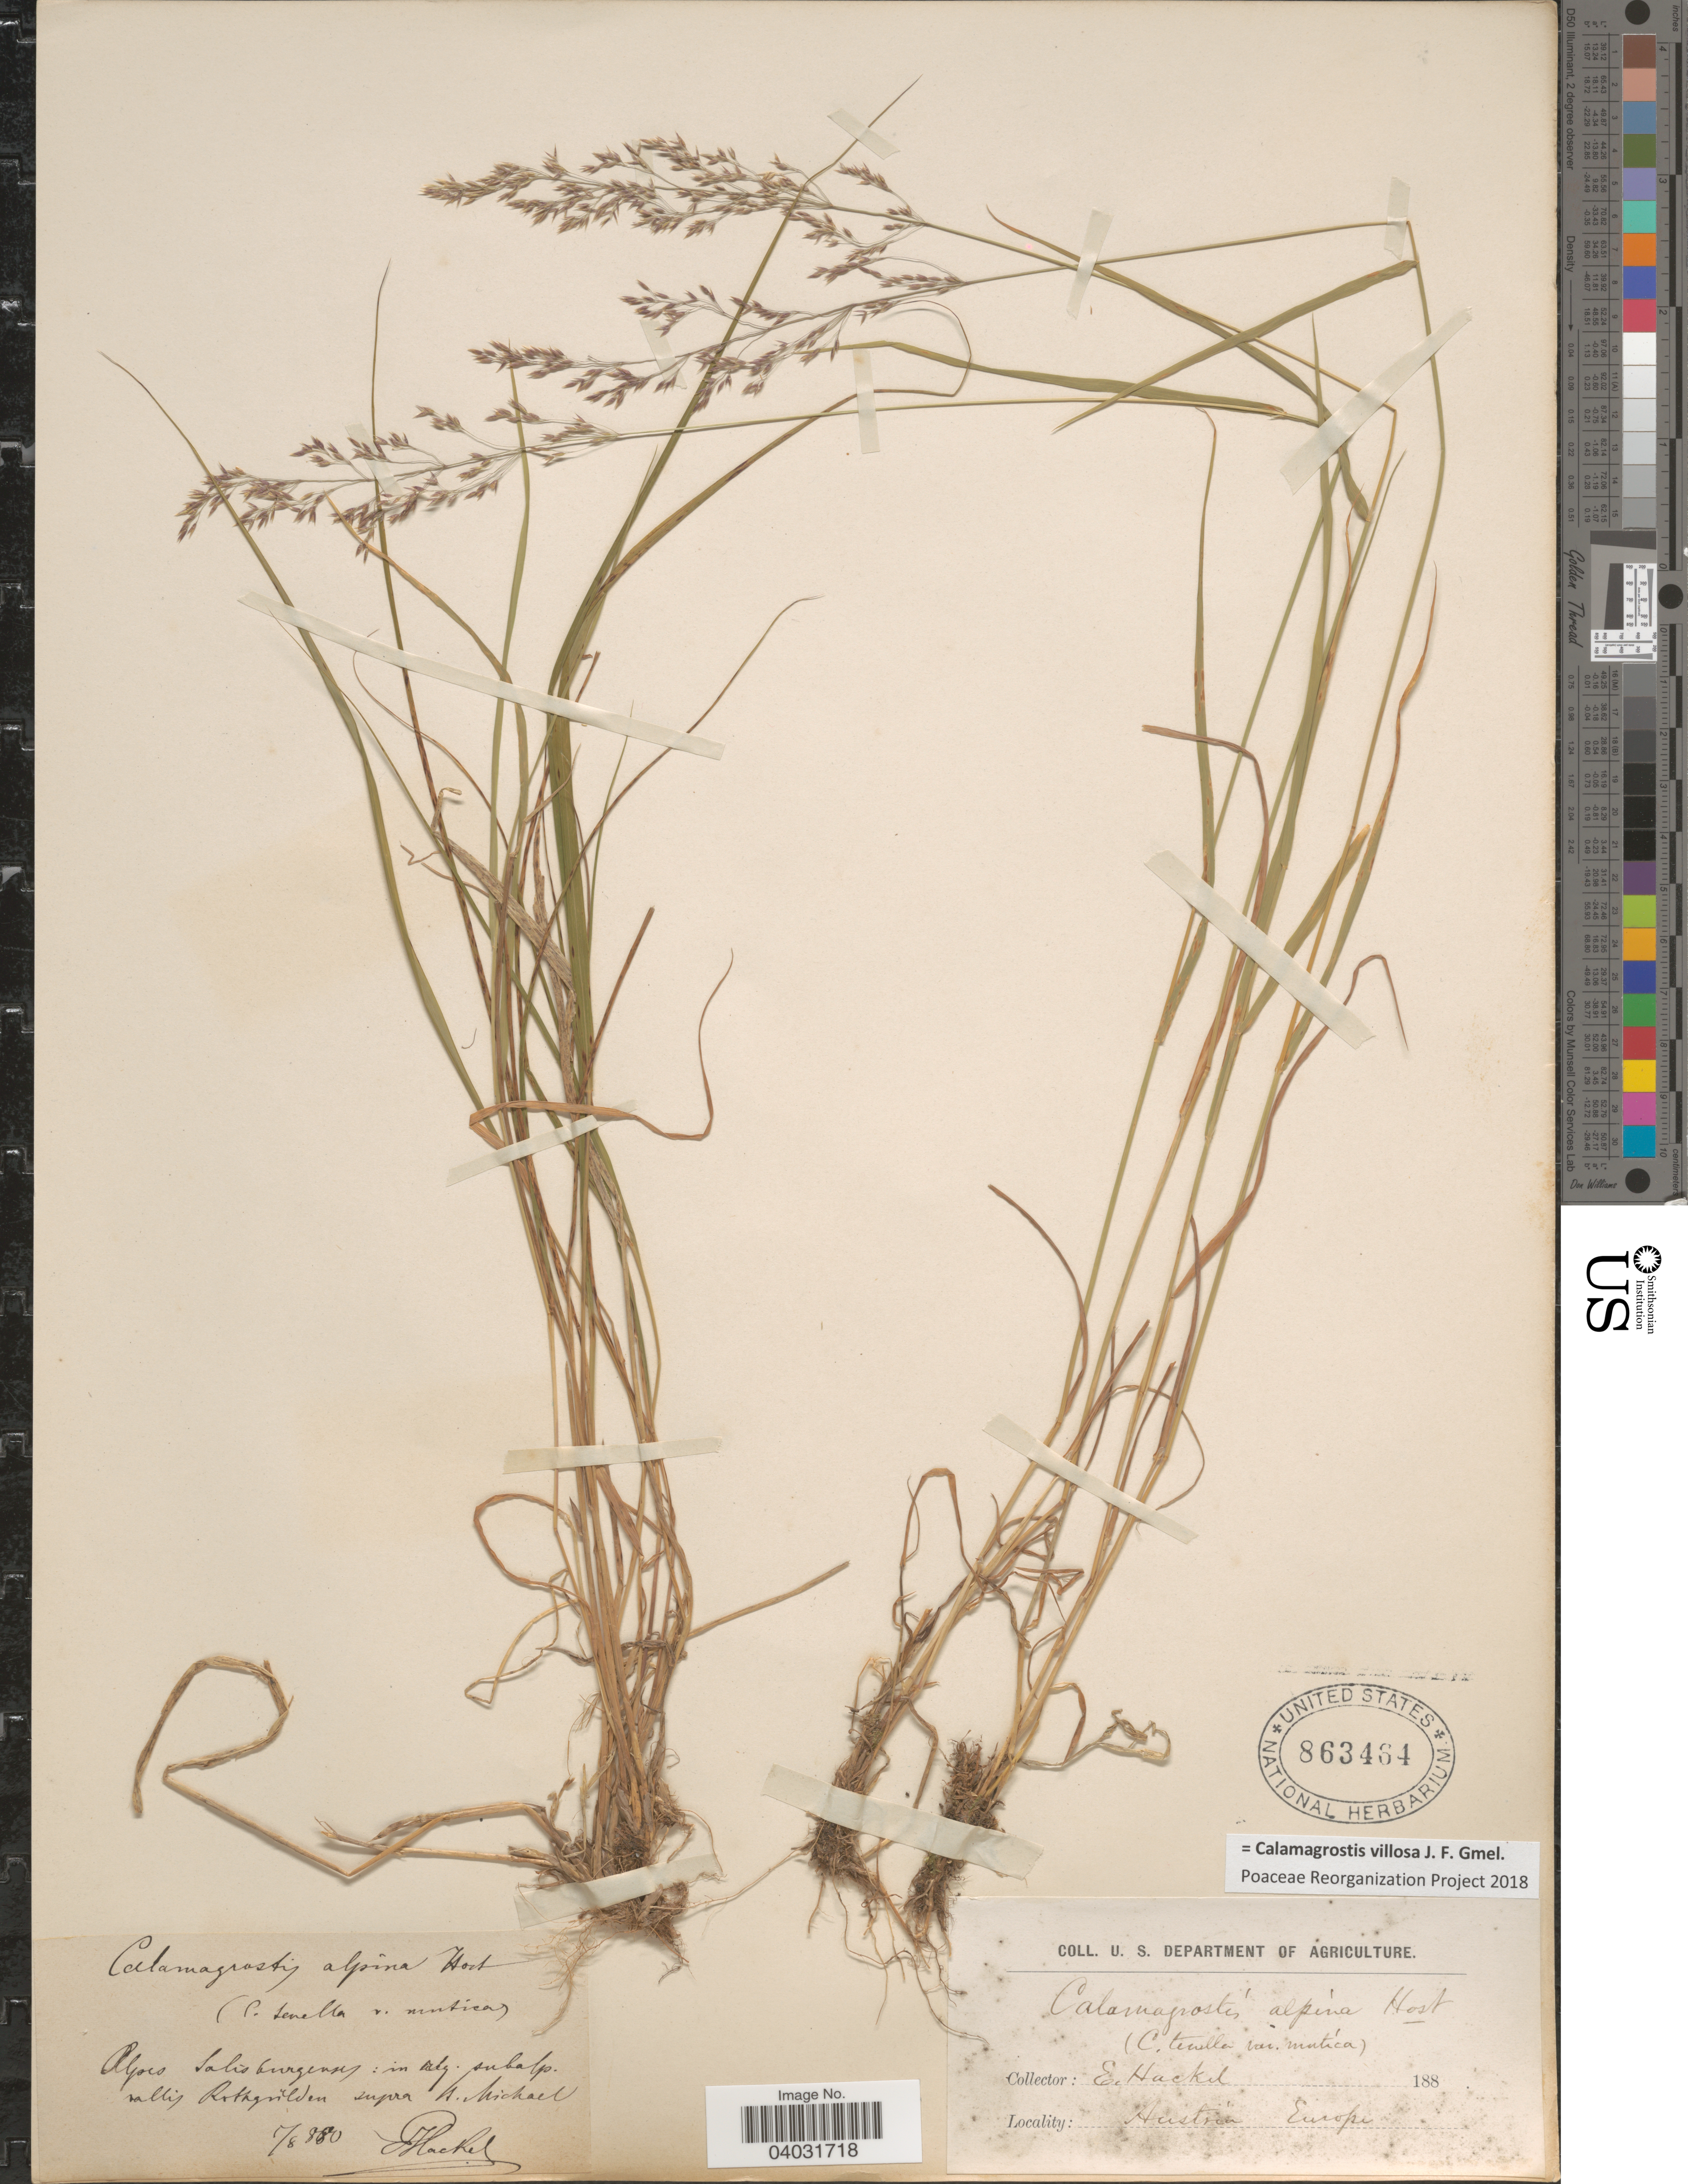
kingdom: Plantae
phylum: Tracheophyta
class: Liliopsida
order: Poales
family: Poaceae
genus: Calamagrostis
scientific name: Calamagrostis villosa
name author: J.F. Gmel.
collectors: E. Hackel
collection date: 1880-08-05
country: Austria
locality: Alpes Salisburgensis: in alp. subalp. vallis Rothgulden supra N. Michael.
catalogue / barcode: US 863464